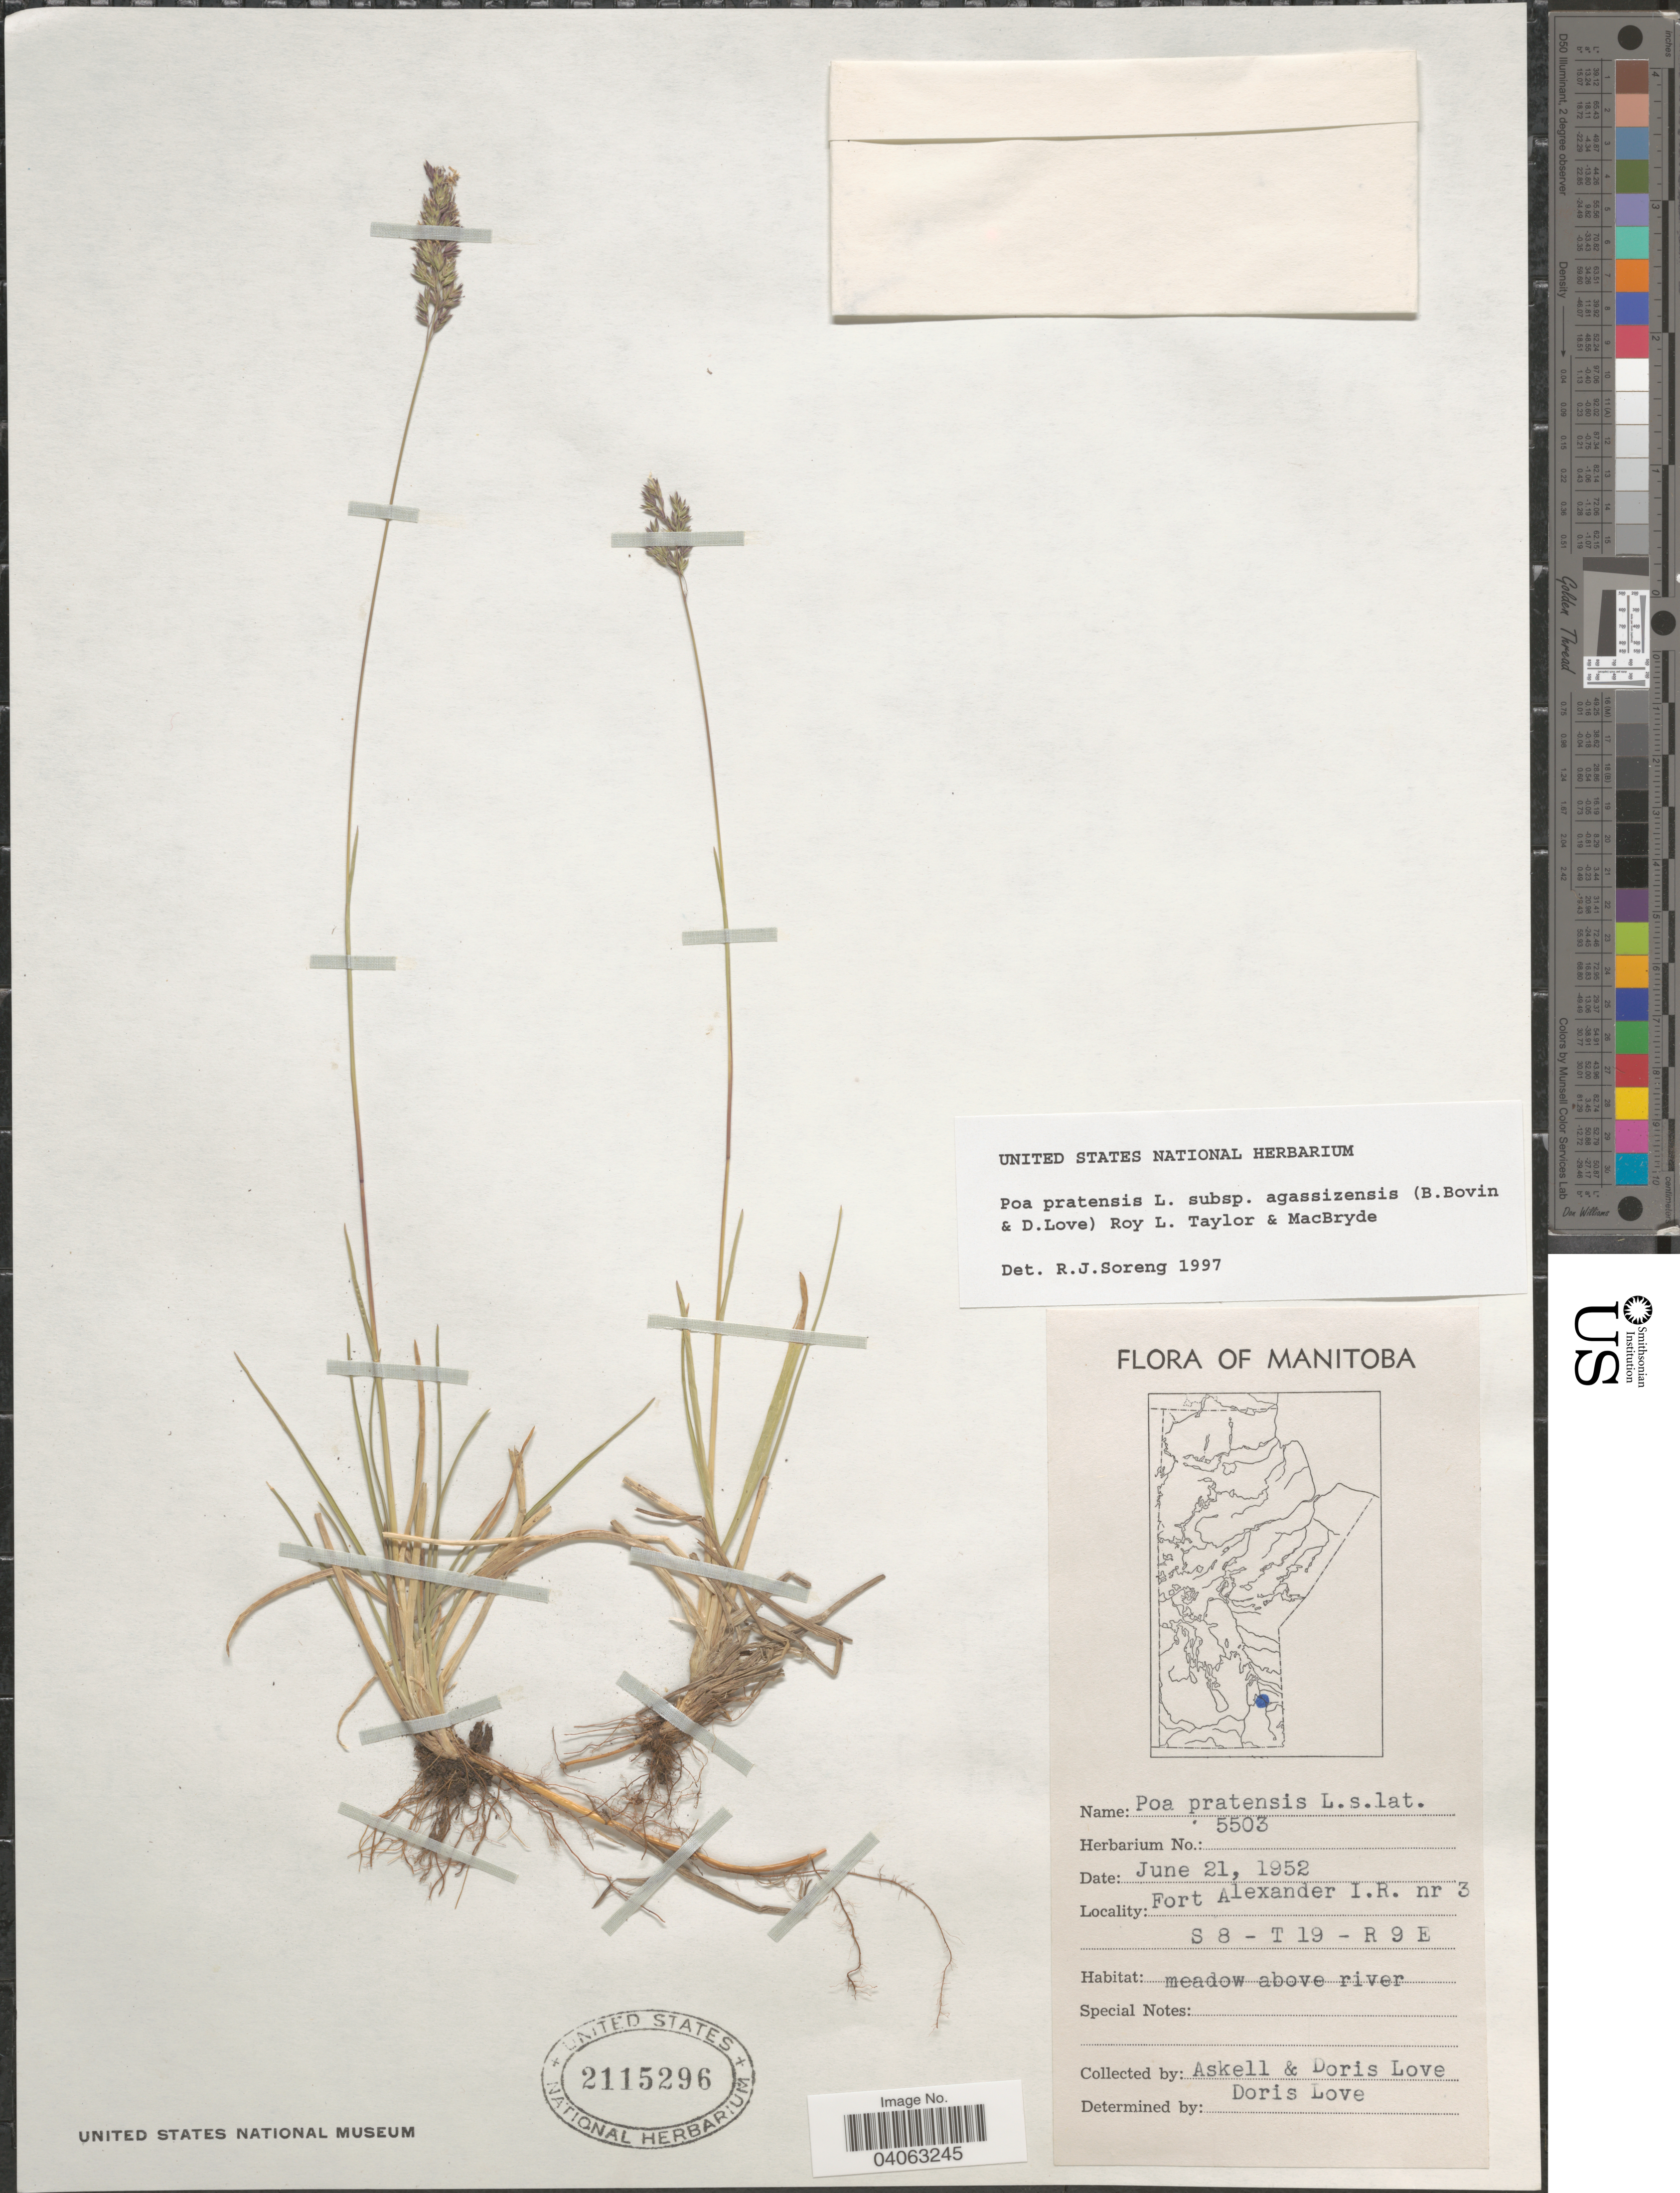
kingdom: Plantae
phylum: Tracheophyta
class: Liliopsida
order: Poales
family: Poaceae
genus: Poa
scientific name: Poa pratensis subsp. agassizensis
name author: (B. Boivin & D. Löve) Roy L. Taylor & MacBryde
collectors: Á. Löve & D. Löve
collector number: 5503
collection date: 1952-06-21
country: Canada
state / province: Manitoba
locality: Fort Alexander I. R. nr 3. S 8 - T 19 - R 9 E. meadow above river.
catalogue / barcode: US 2115296